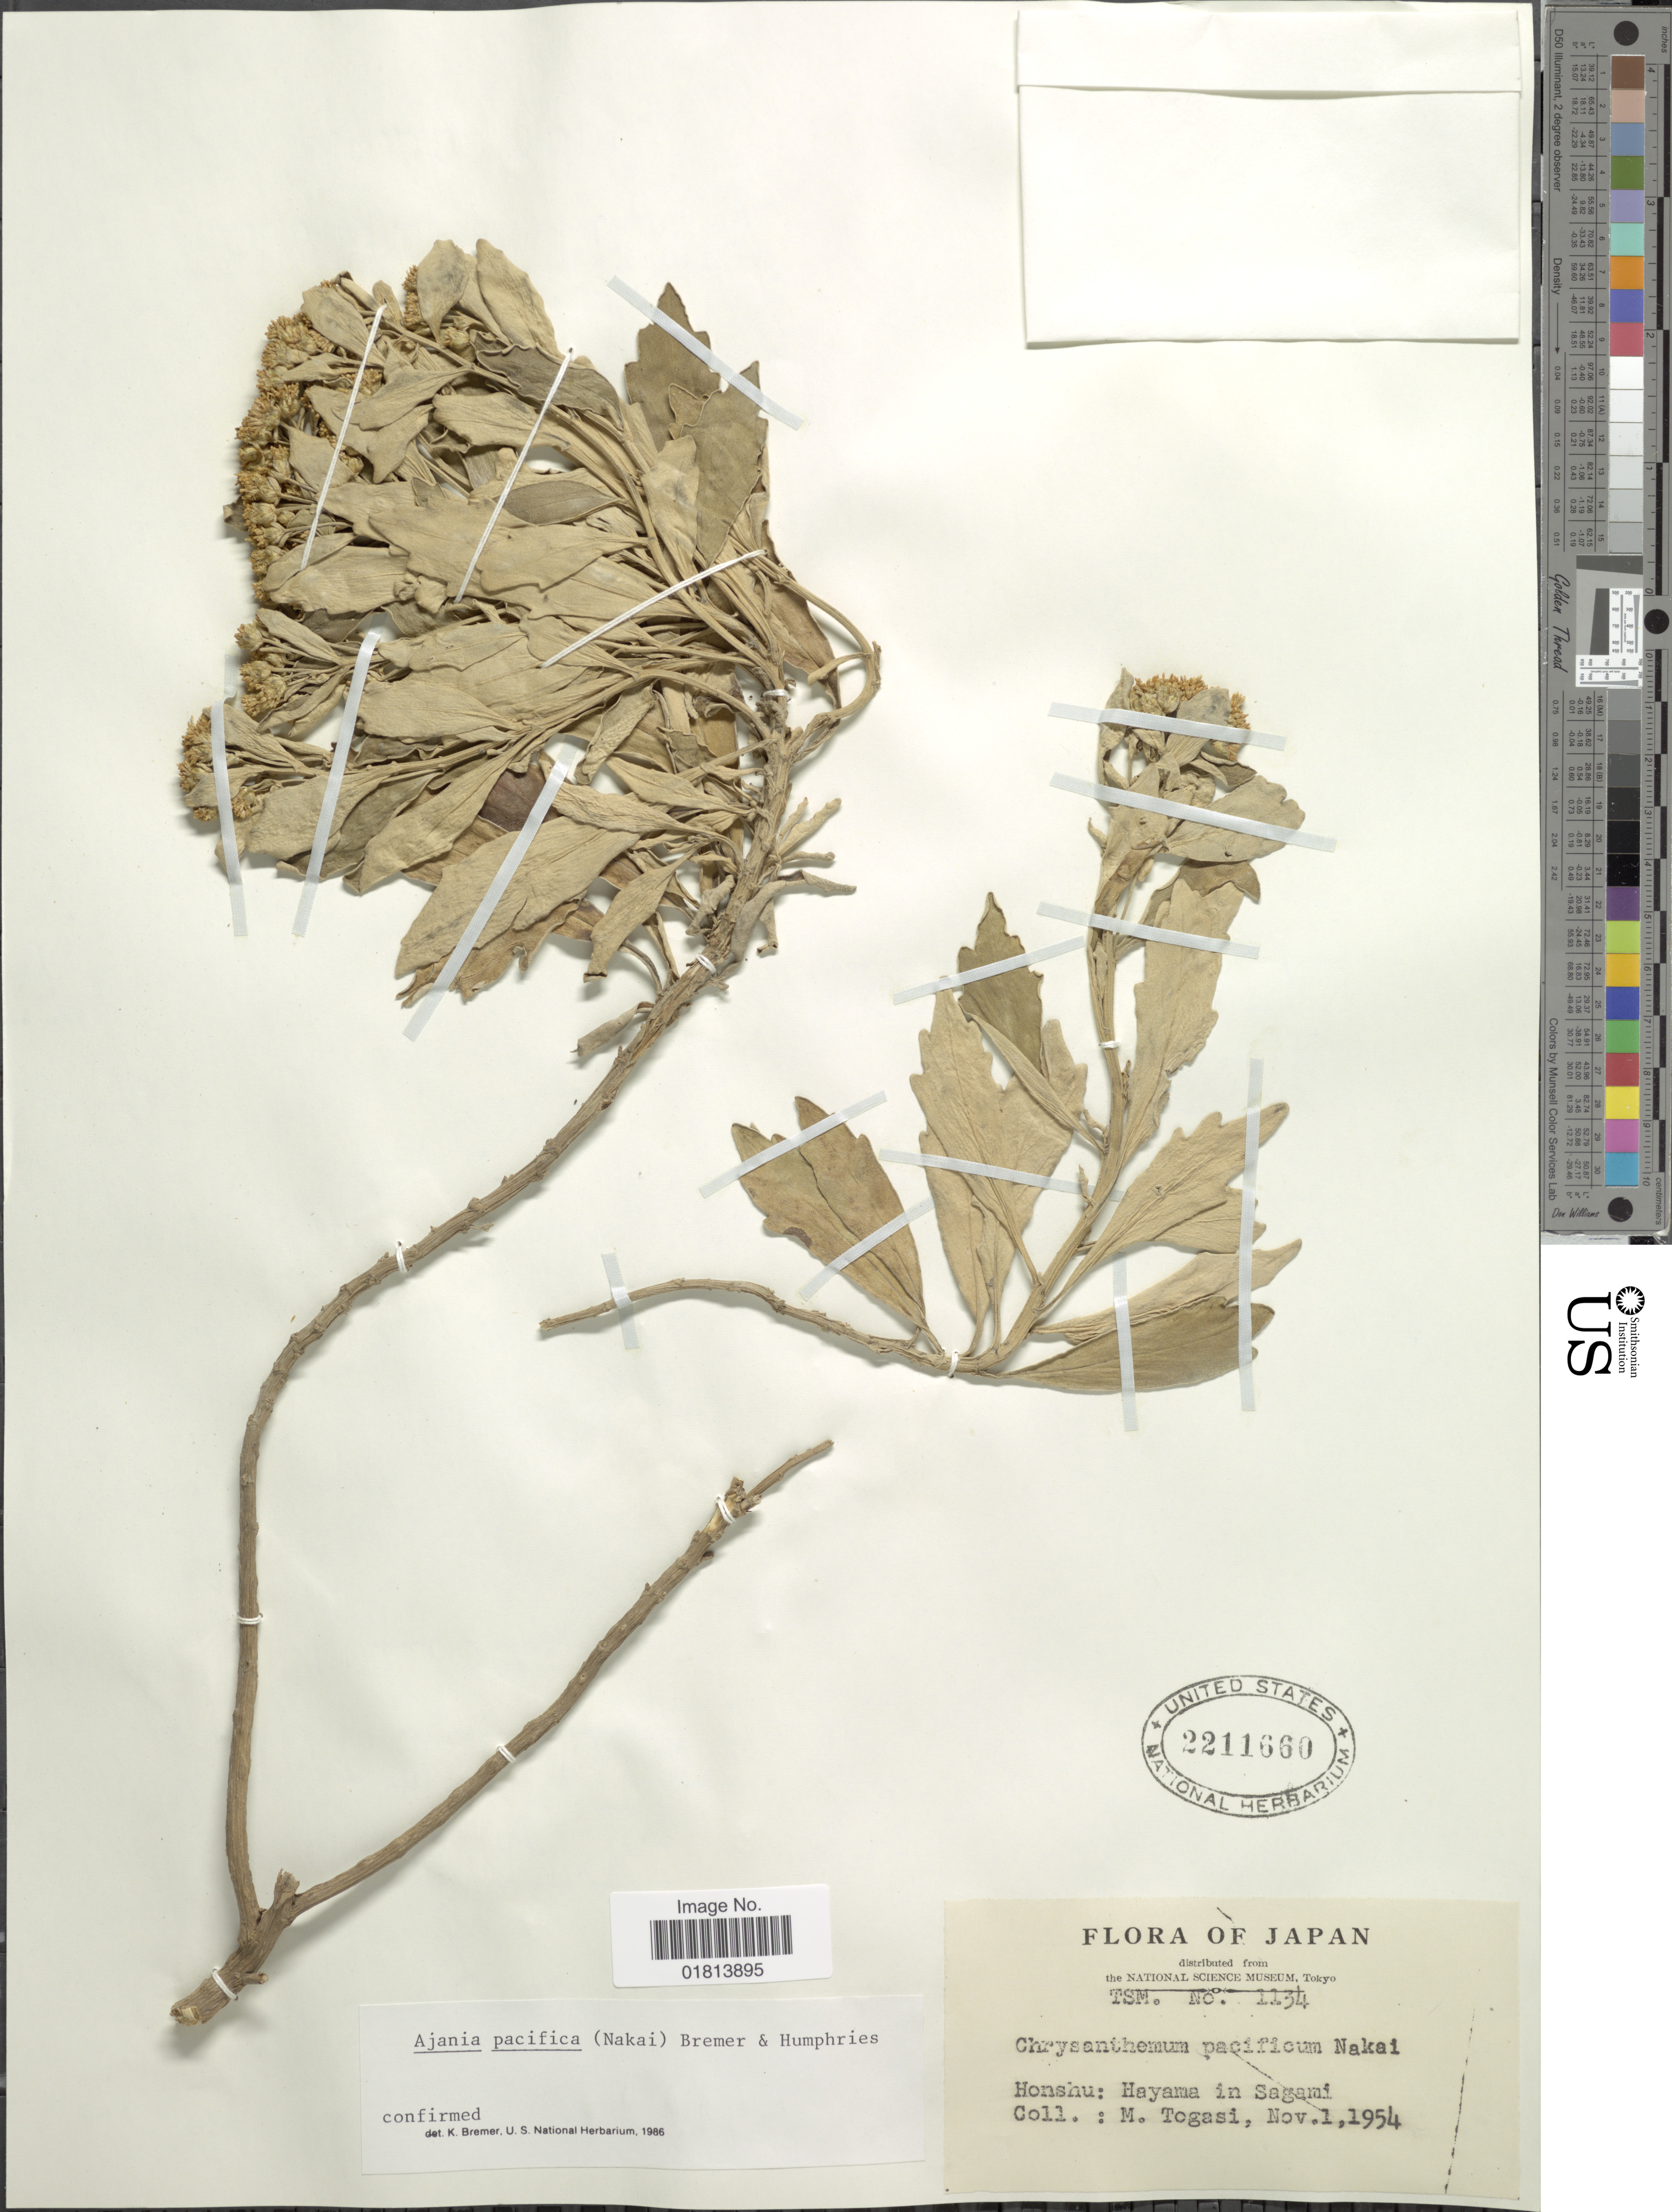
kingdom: Plantae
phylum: Tracheophyta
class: Magnoliopsida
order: Asterales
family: Asteraceae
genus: Ajania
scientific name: Ajania pacifica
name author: Nakai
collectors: M. Togasi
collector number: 1134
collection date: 1954-11-01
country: Japan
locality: Honshu: Hayama in Sagami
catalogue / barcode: US 2211660